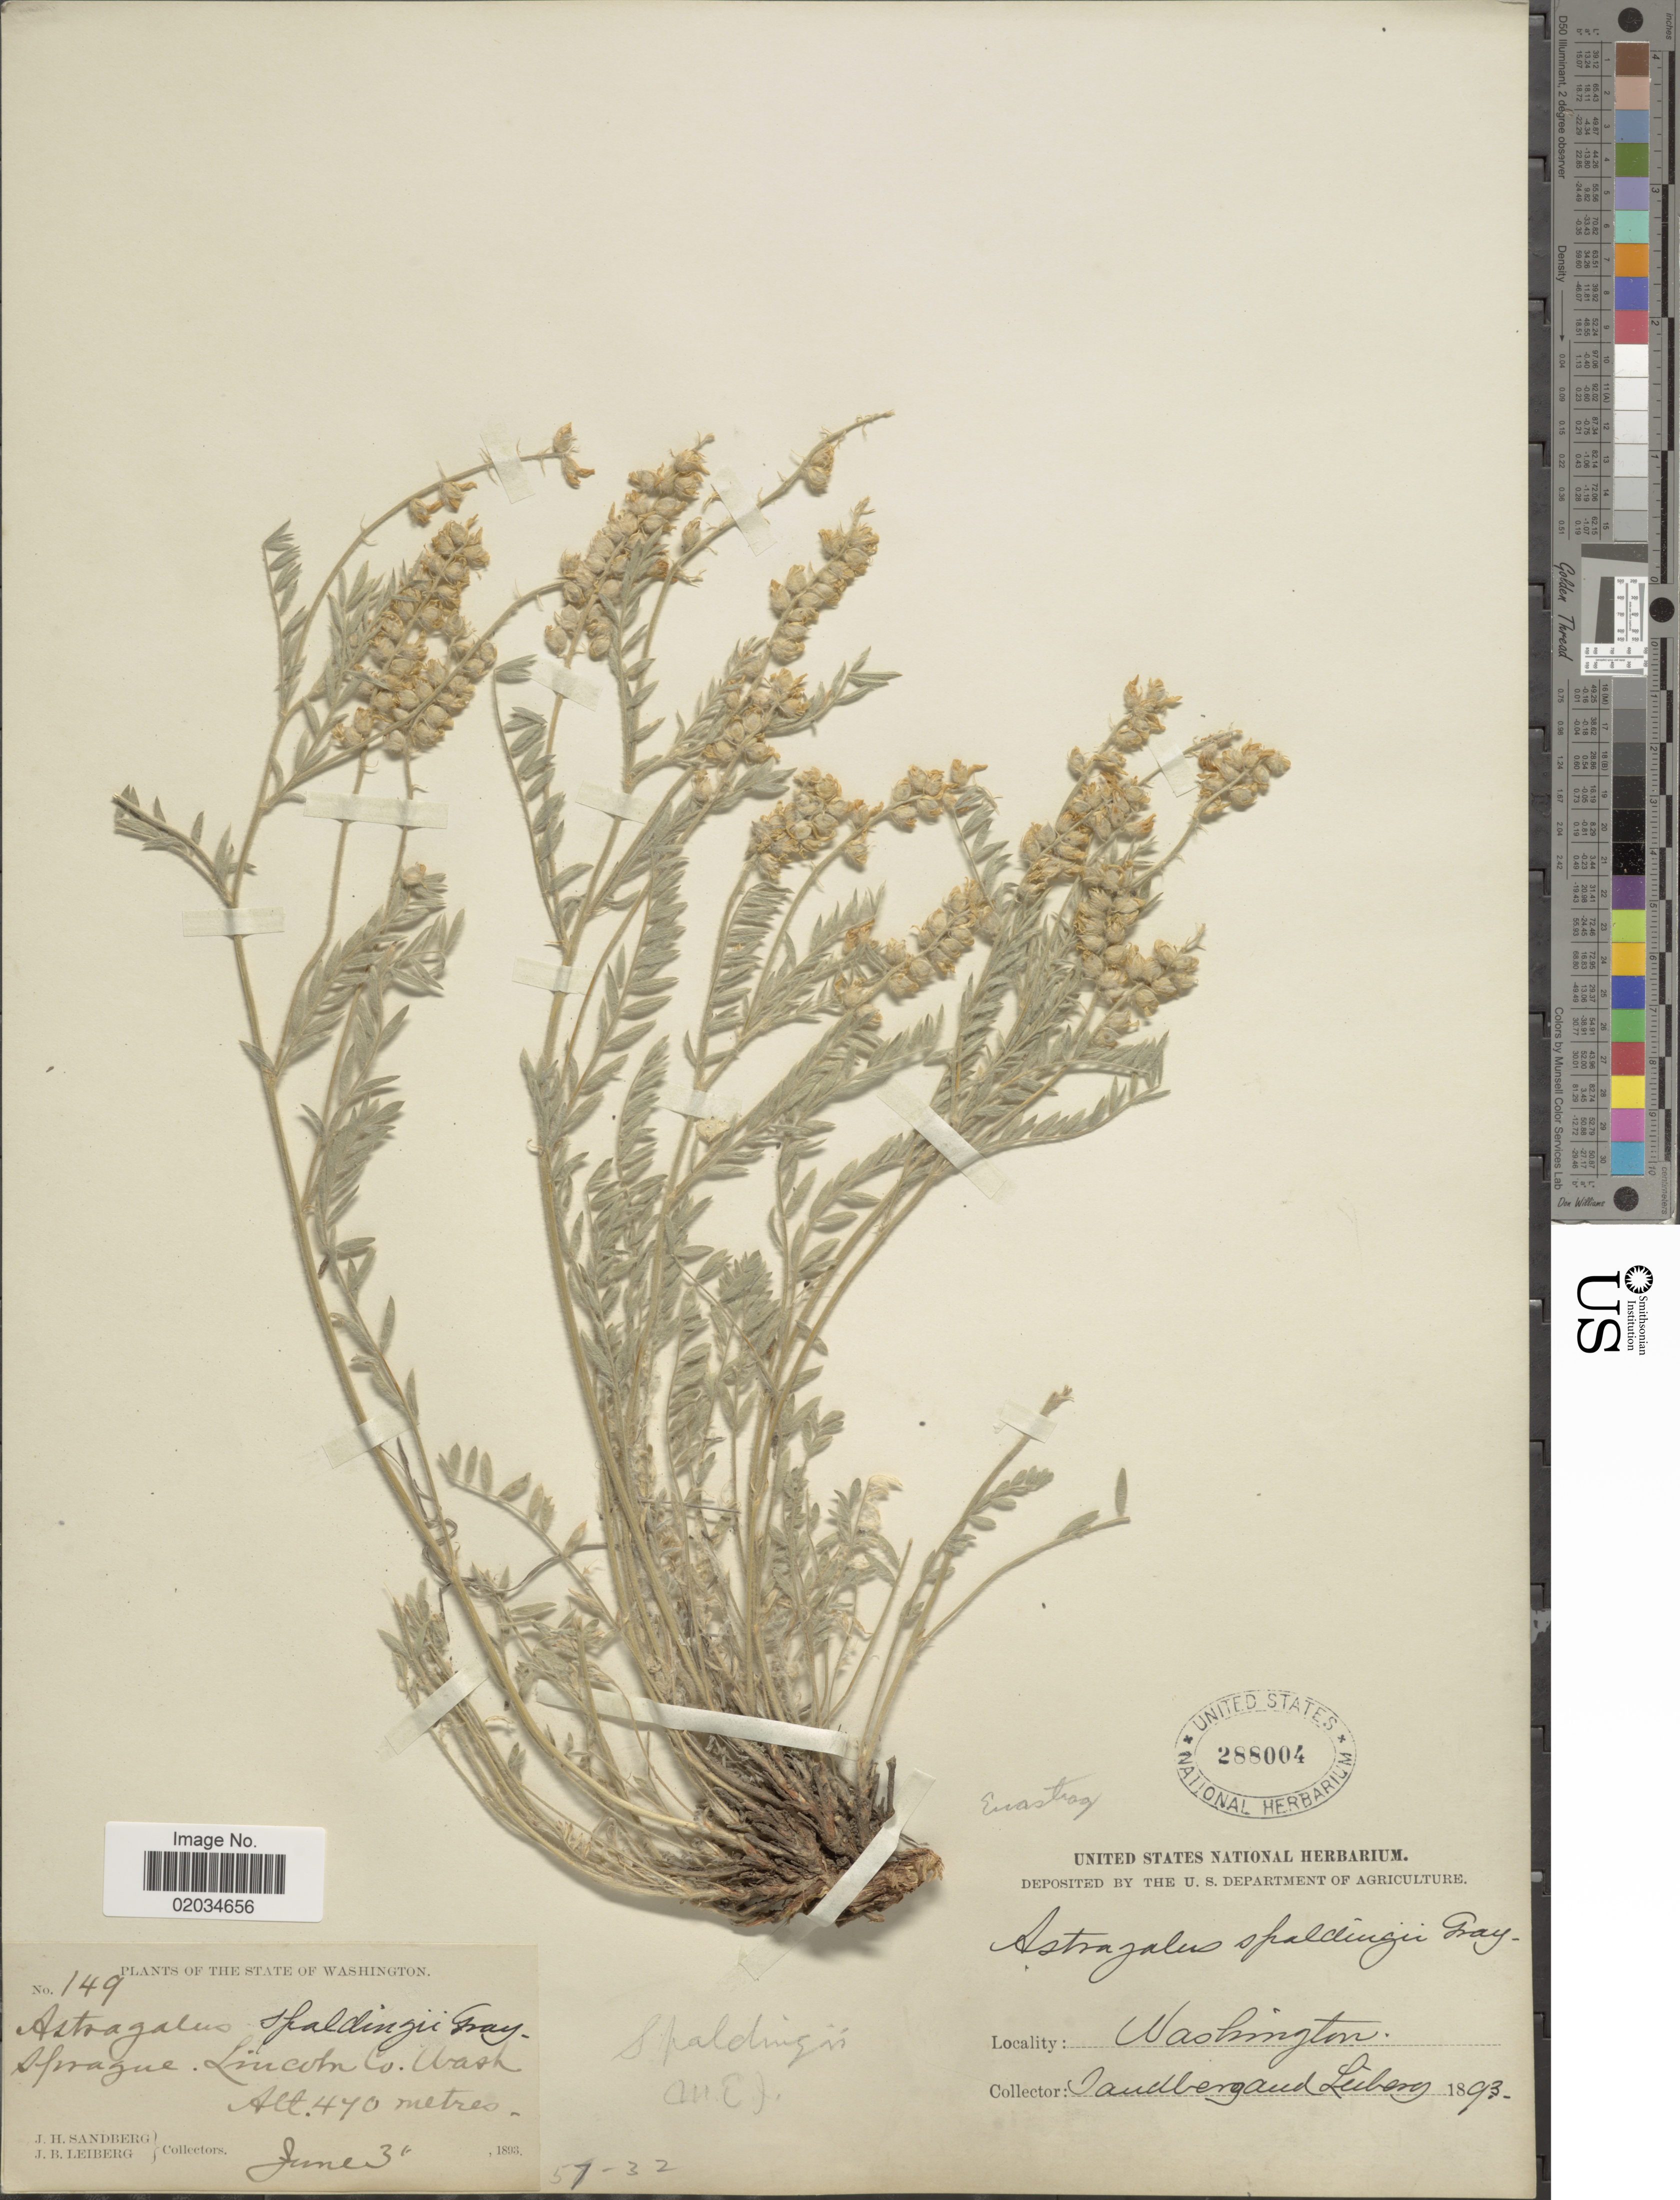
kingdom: Plantae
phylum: Tracheophyta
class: Magnoliopsida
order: Fabales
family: Fabaceae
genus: Astragalus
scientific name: Astragalus spaldingii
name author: A. Gray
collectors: J. H. Sandberg & J. B. Leiberg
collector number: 149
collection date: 1893-06-03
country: United States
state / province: Washington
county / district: Lincoln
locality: Sprague, Lincoln Co.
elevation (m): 470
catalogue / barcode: US 288004